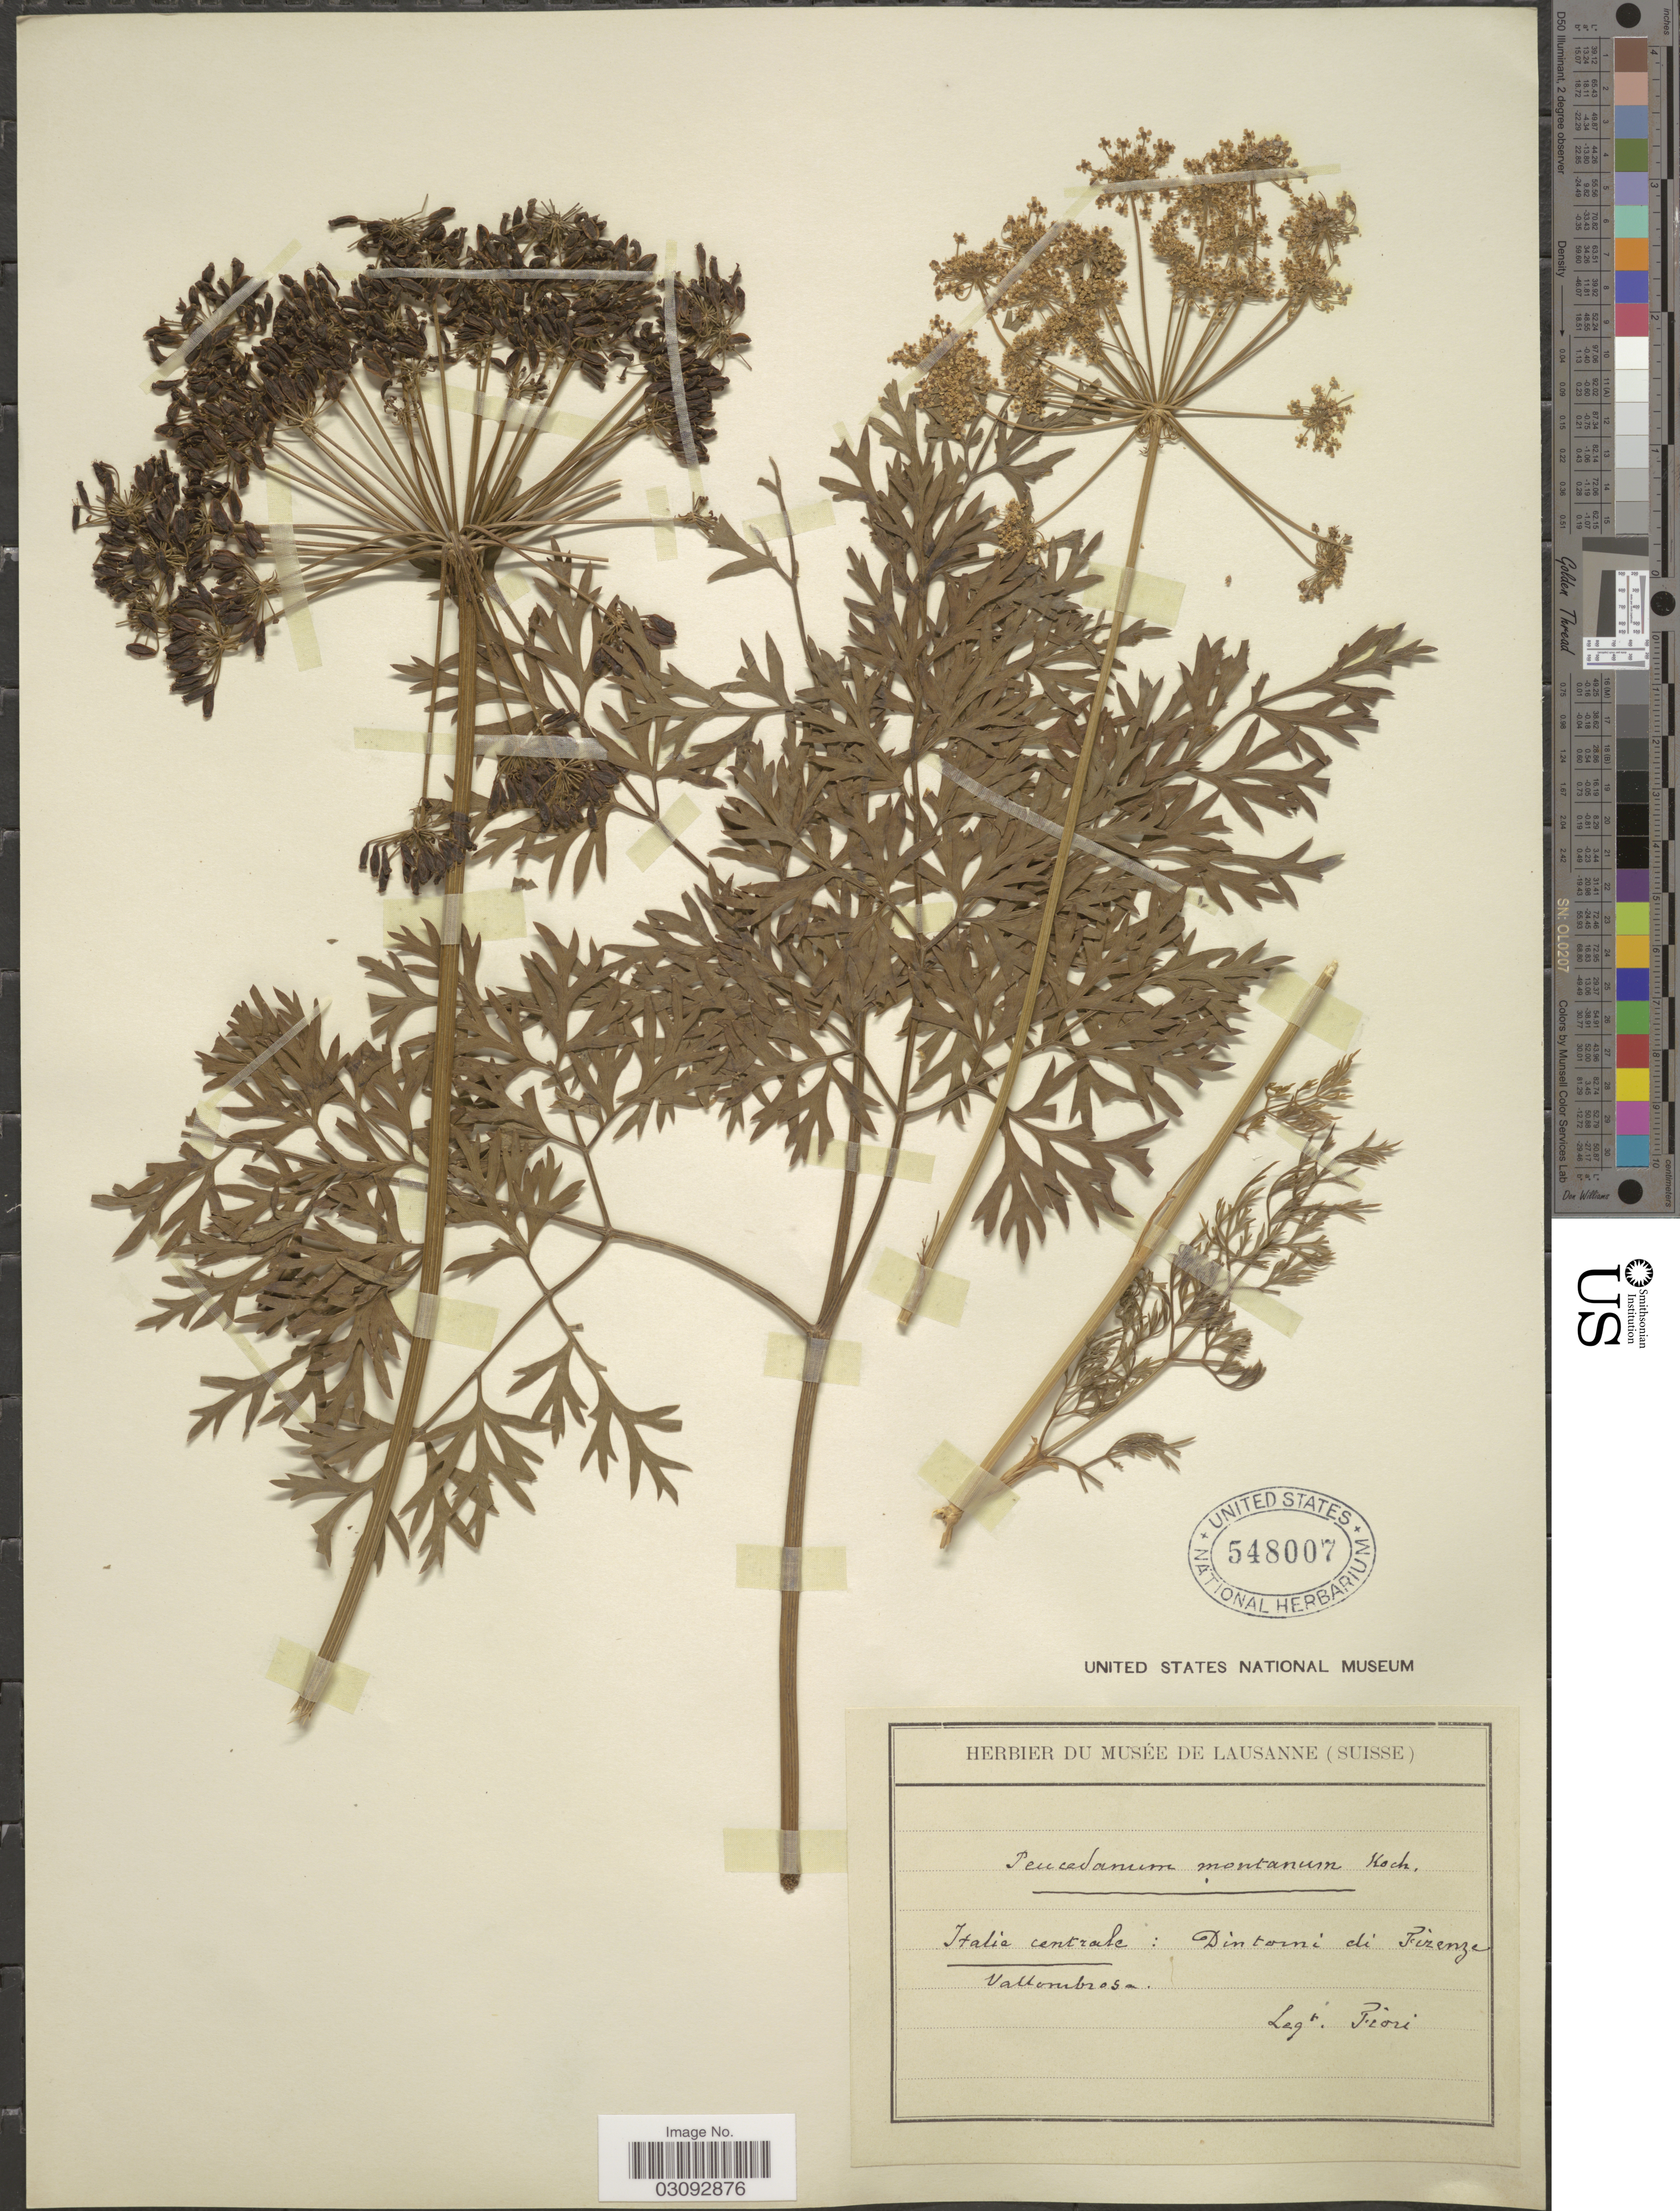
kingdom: Plantae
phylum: Tracheophyta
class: Magnoliopsida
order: Apiales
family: Apiaceae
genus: Peucedanum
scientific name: Peucedanum montanum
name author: Benth. & Hook. f.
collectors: Fiori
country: Italy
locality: Italie centrale: Dintorni di Firenze, Vallombrosa.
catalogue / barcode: US 548007